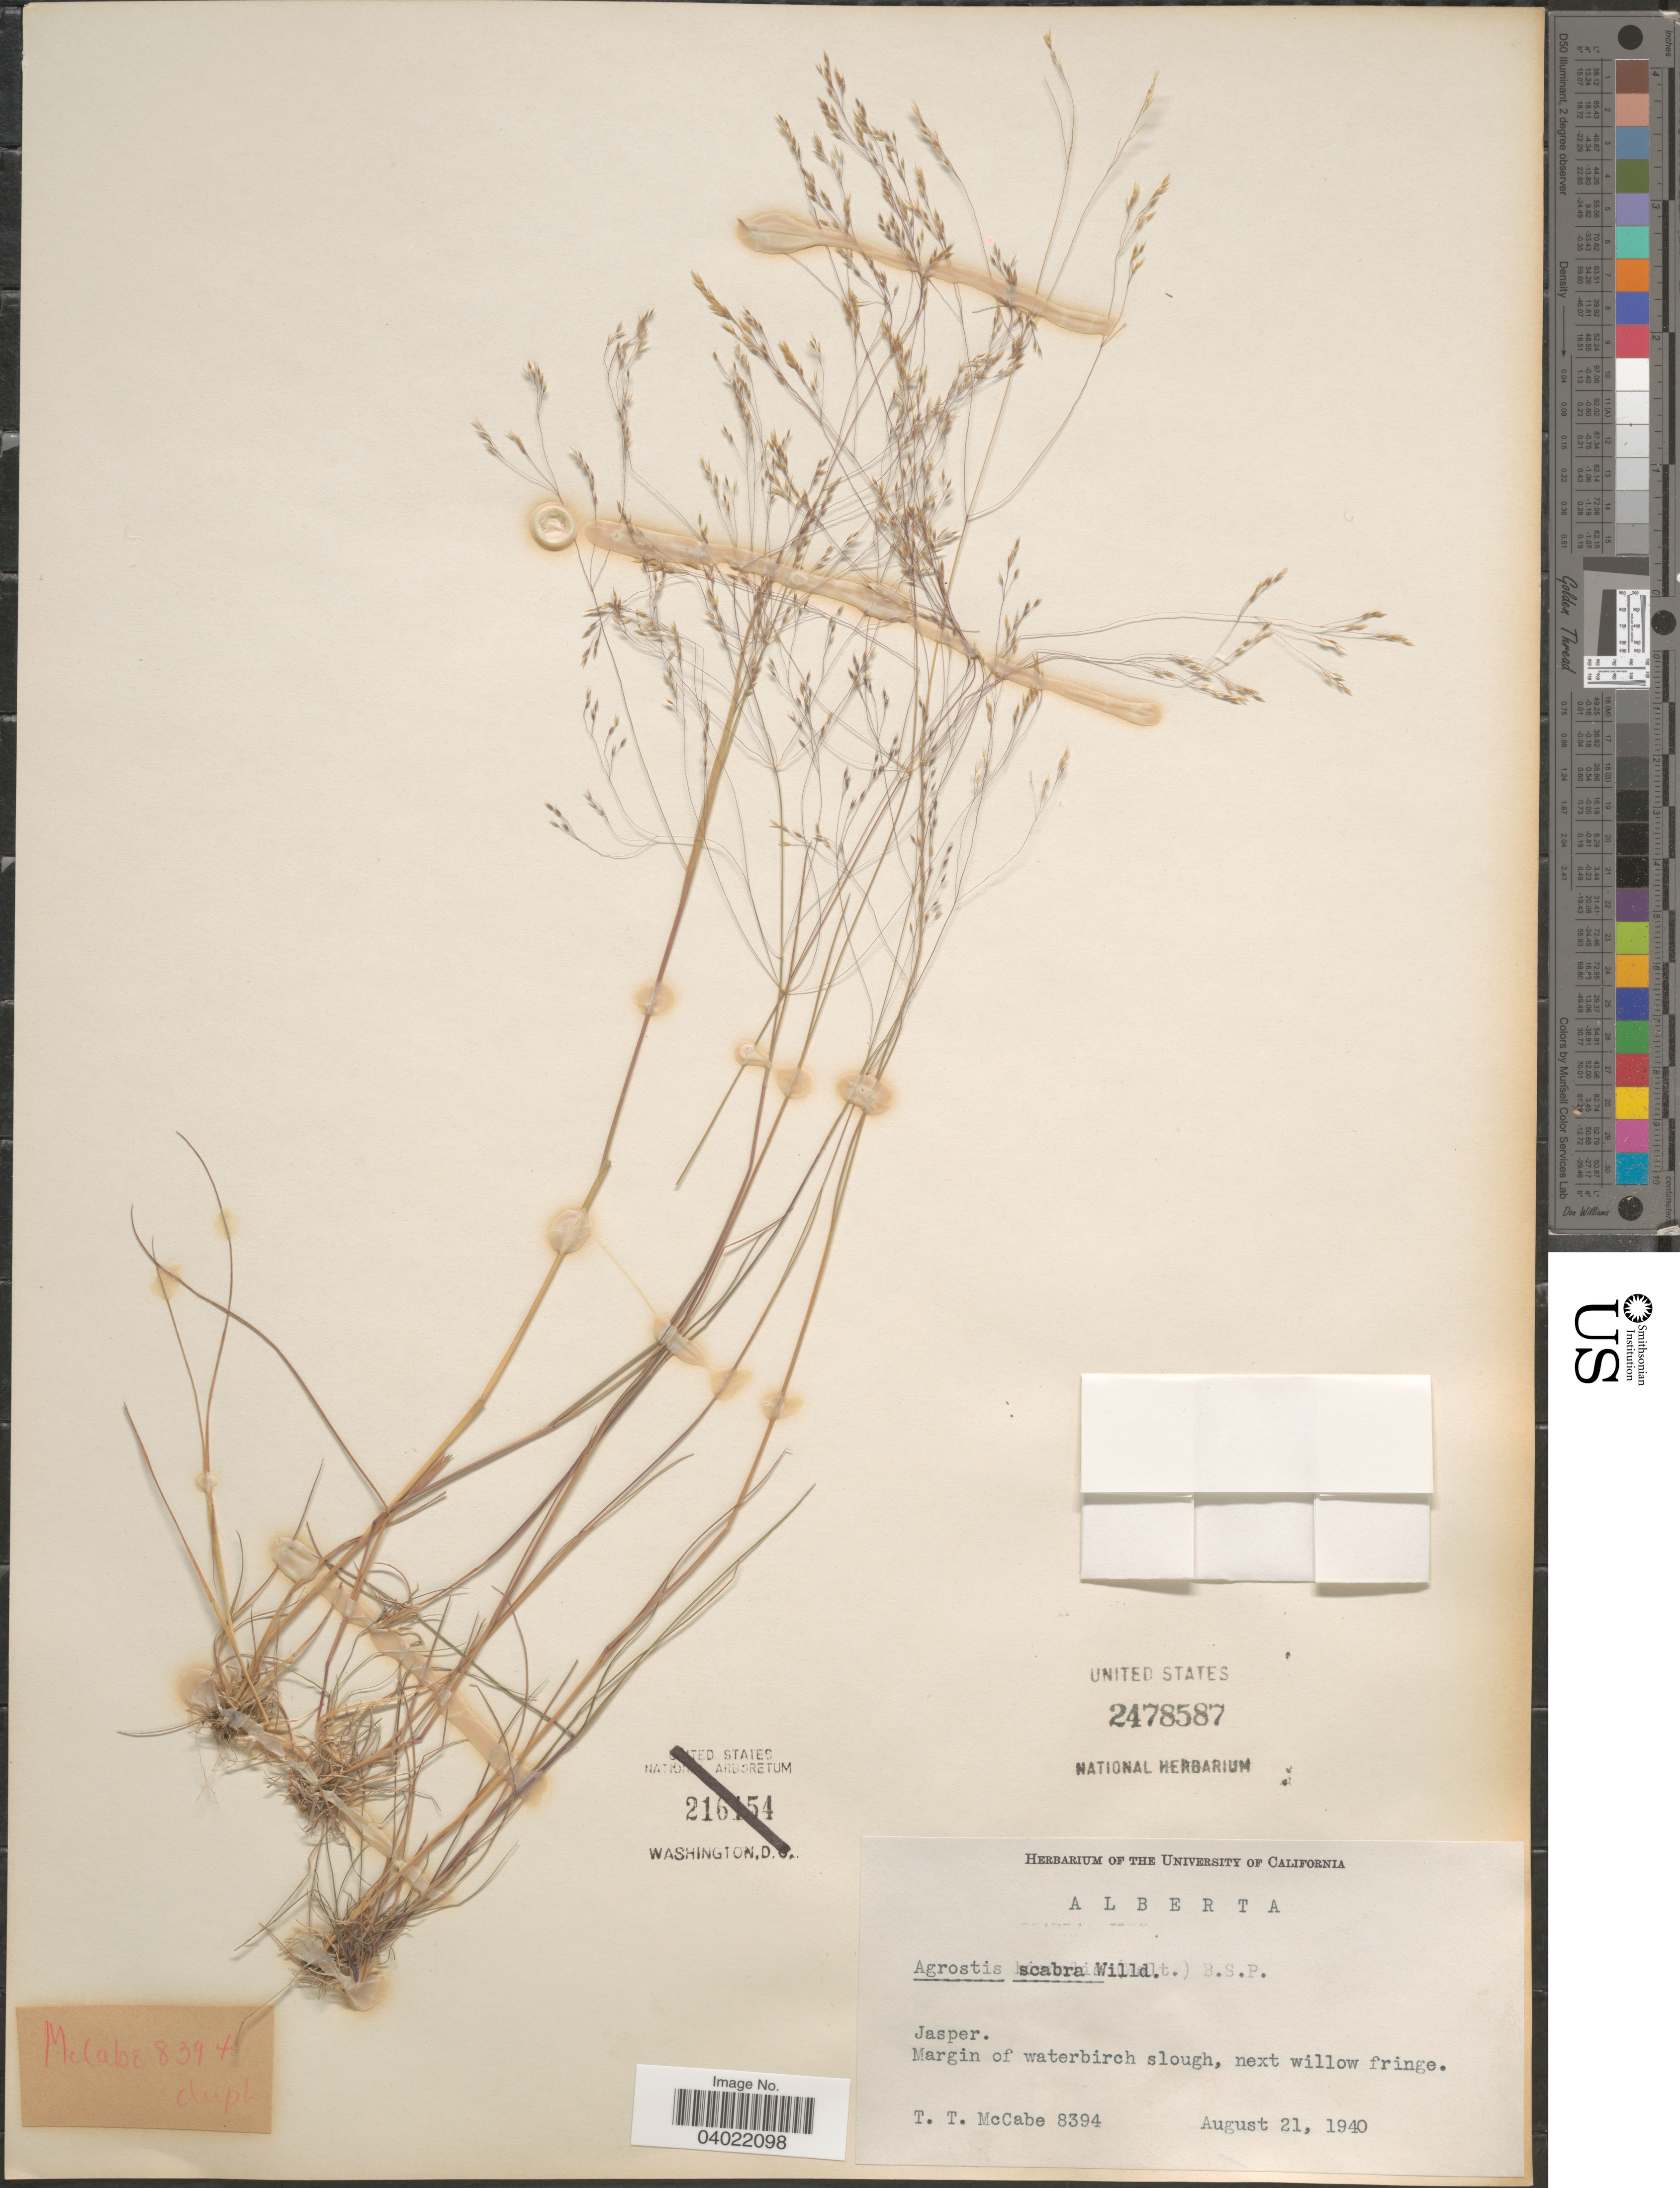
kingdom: Plantae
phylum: Tracheophyta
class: Liliopsida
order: Poales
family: Poaceae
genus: Agrostis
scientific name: Agrostis scabra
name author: Willd.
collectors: T. McCabe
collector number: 8394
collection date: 1940-08-21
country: Canada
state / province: Alberta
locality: Jasper. Margin of waterbirch slough, next willow fringe.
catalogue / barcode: US 2478587